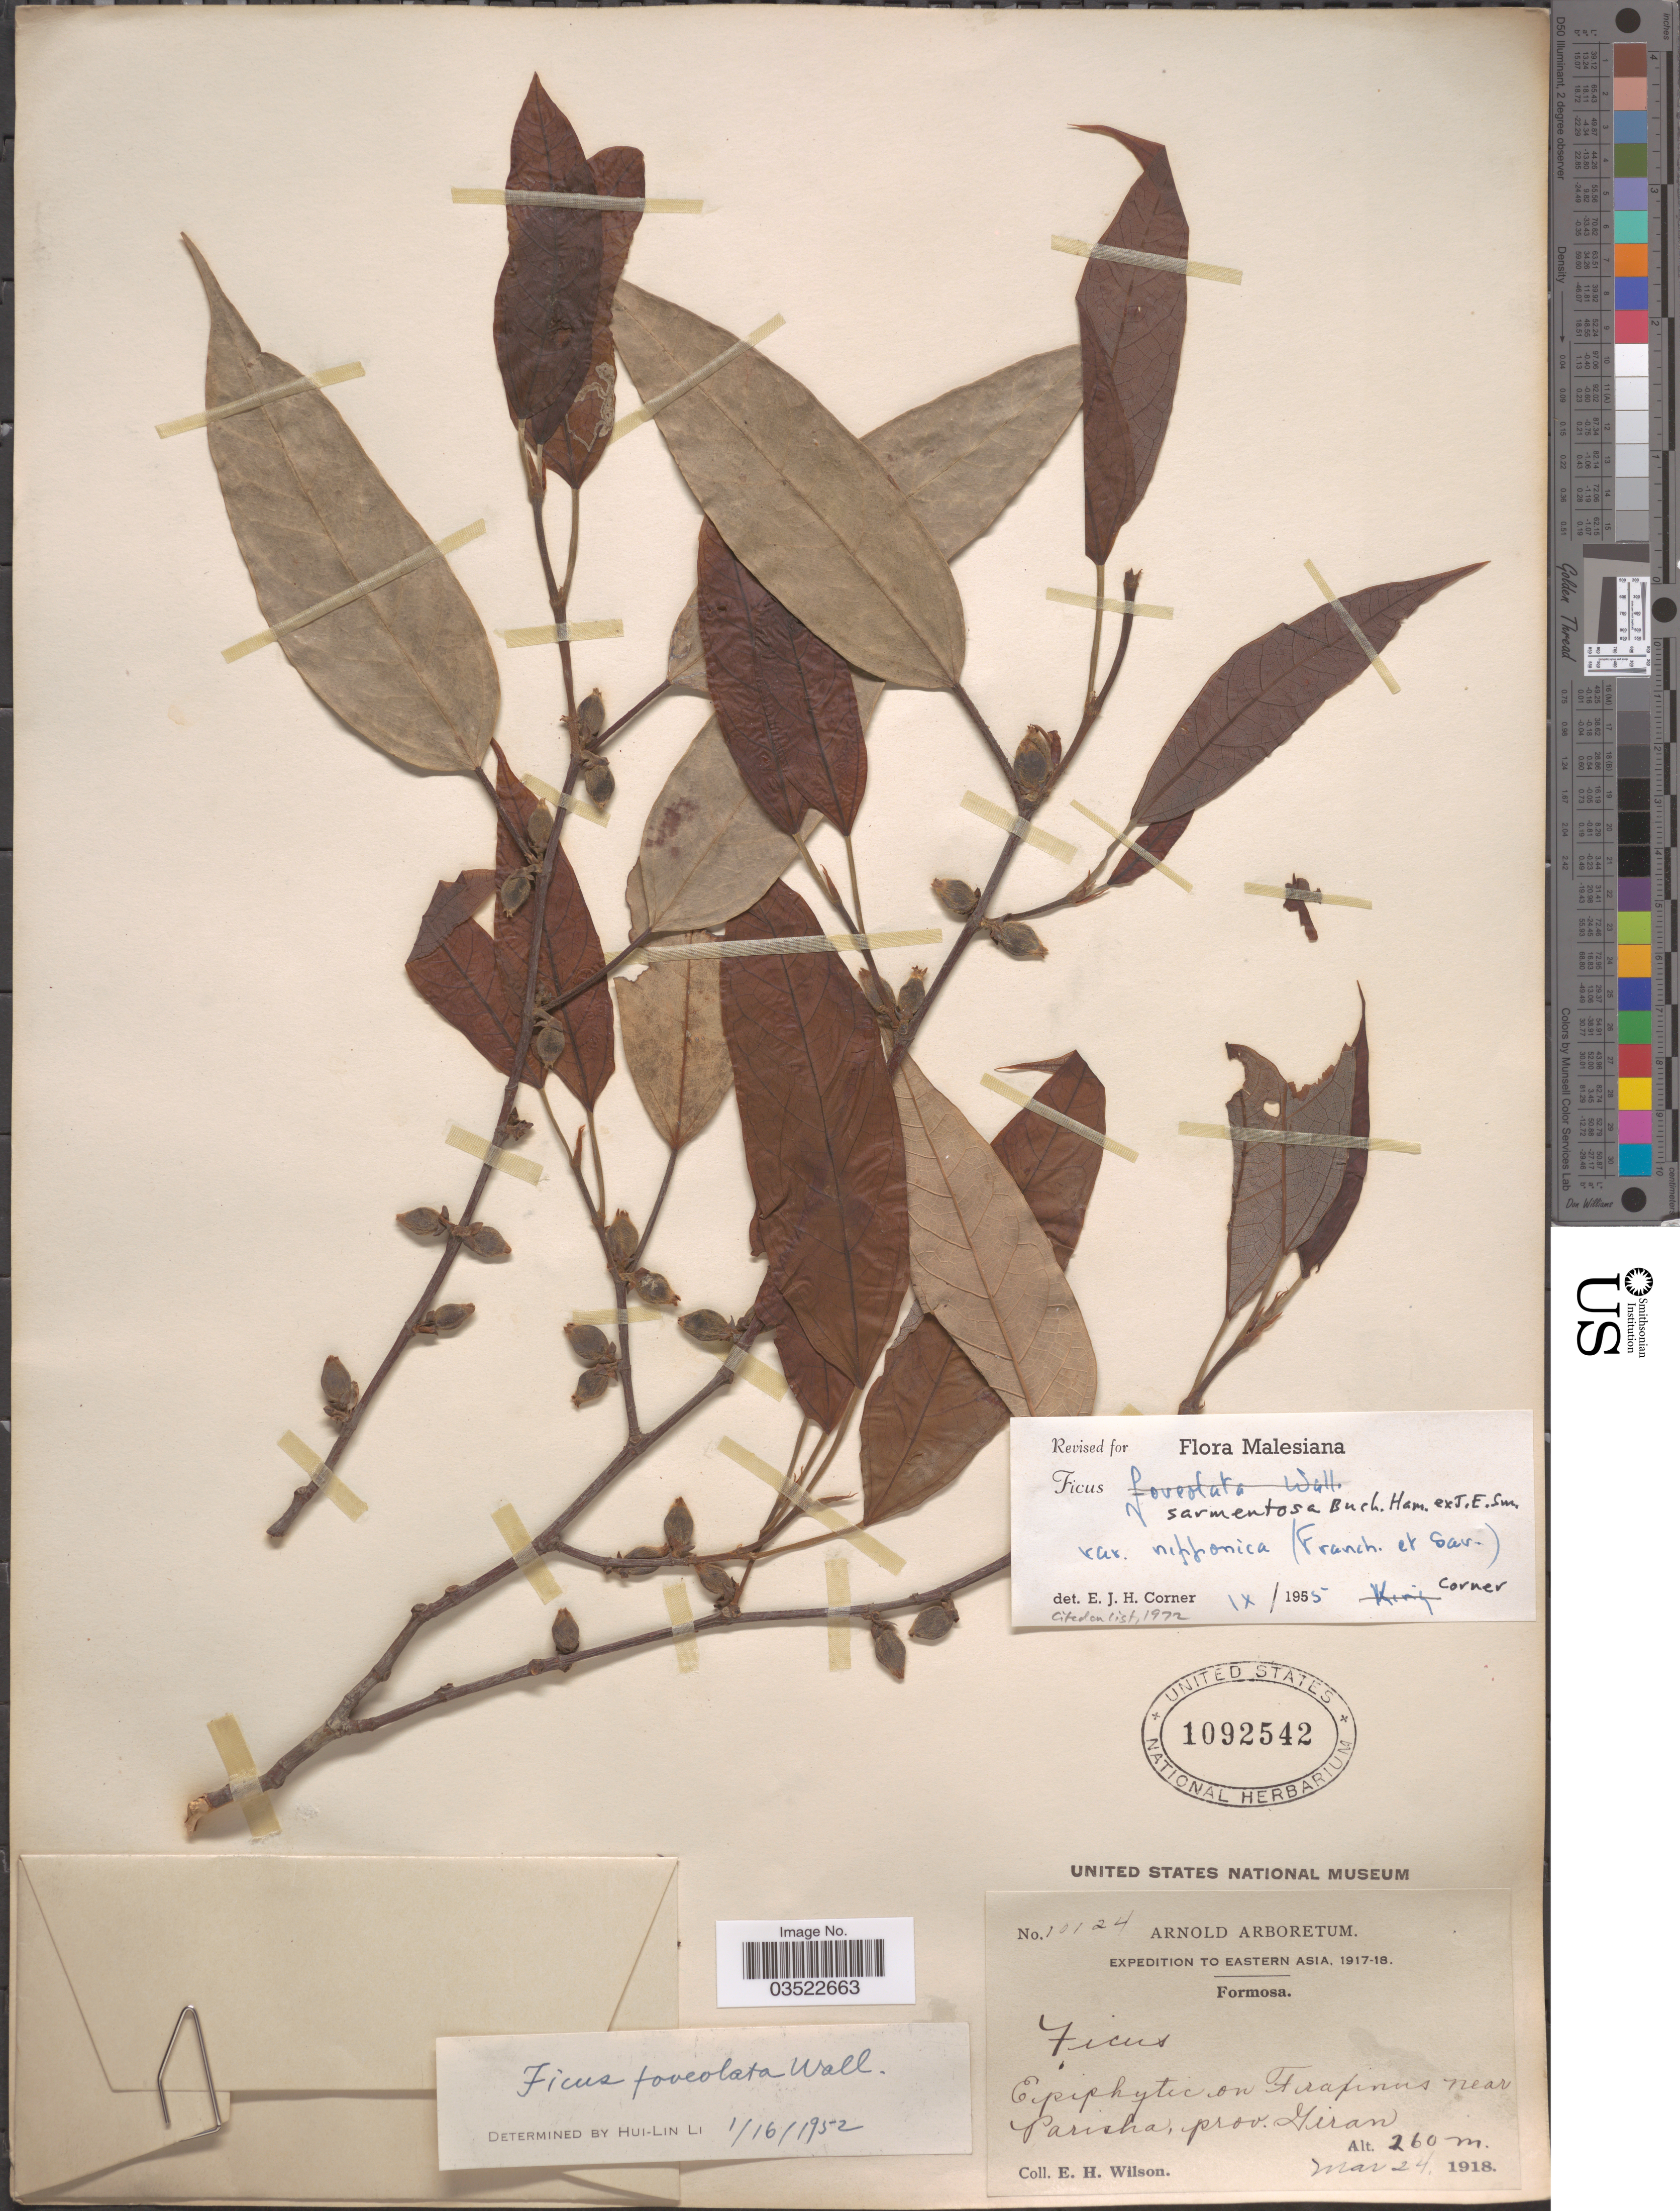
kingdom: Plantae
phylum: Tracheophyta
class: Magnoliopsida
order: Rosales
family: Moraceae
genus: Ficus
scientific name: Ficus sarmentosa var. nipponica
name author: (Franch. & Sav.) Corner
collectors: E. Wilson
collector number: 10124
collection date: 1918-03-24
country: Taiwan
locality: Expedition to Eastern Asia, 1917-18. Formosa. Epiphytic on Fraxinus near Parisha, prov. Giran.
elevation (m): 260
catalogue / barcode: US 1092542